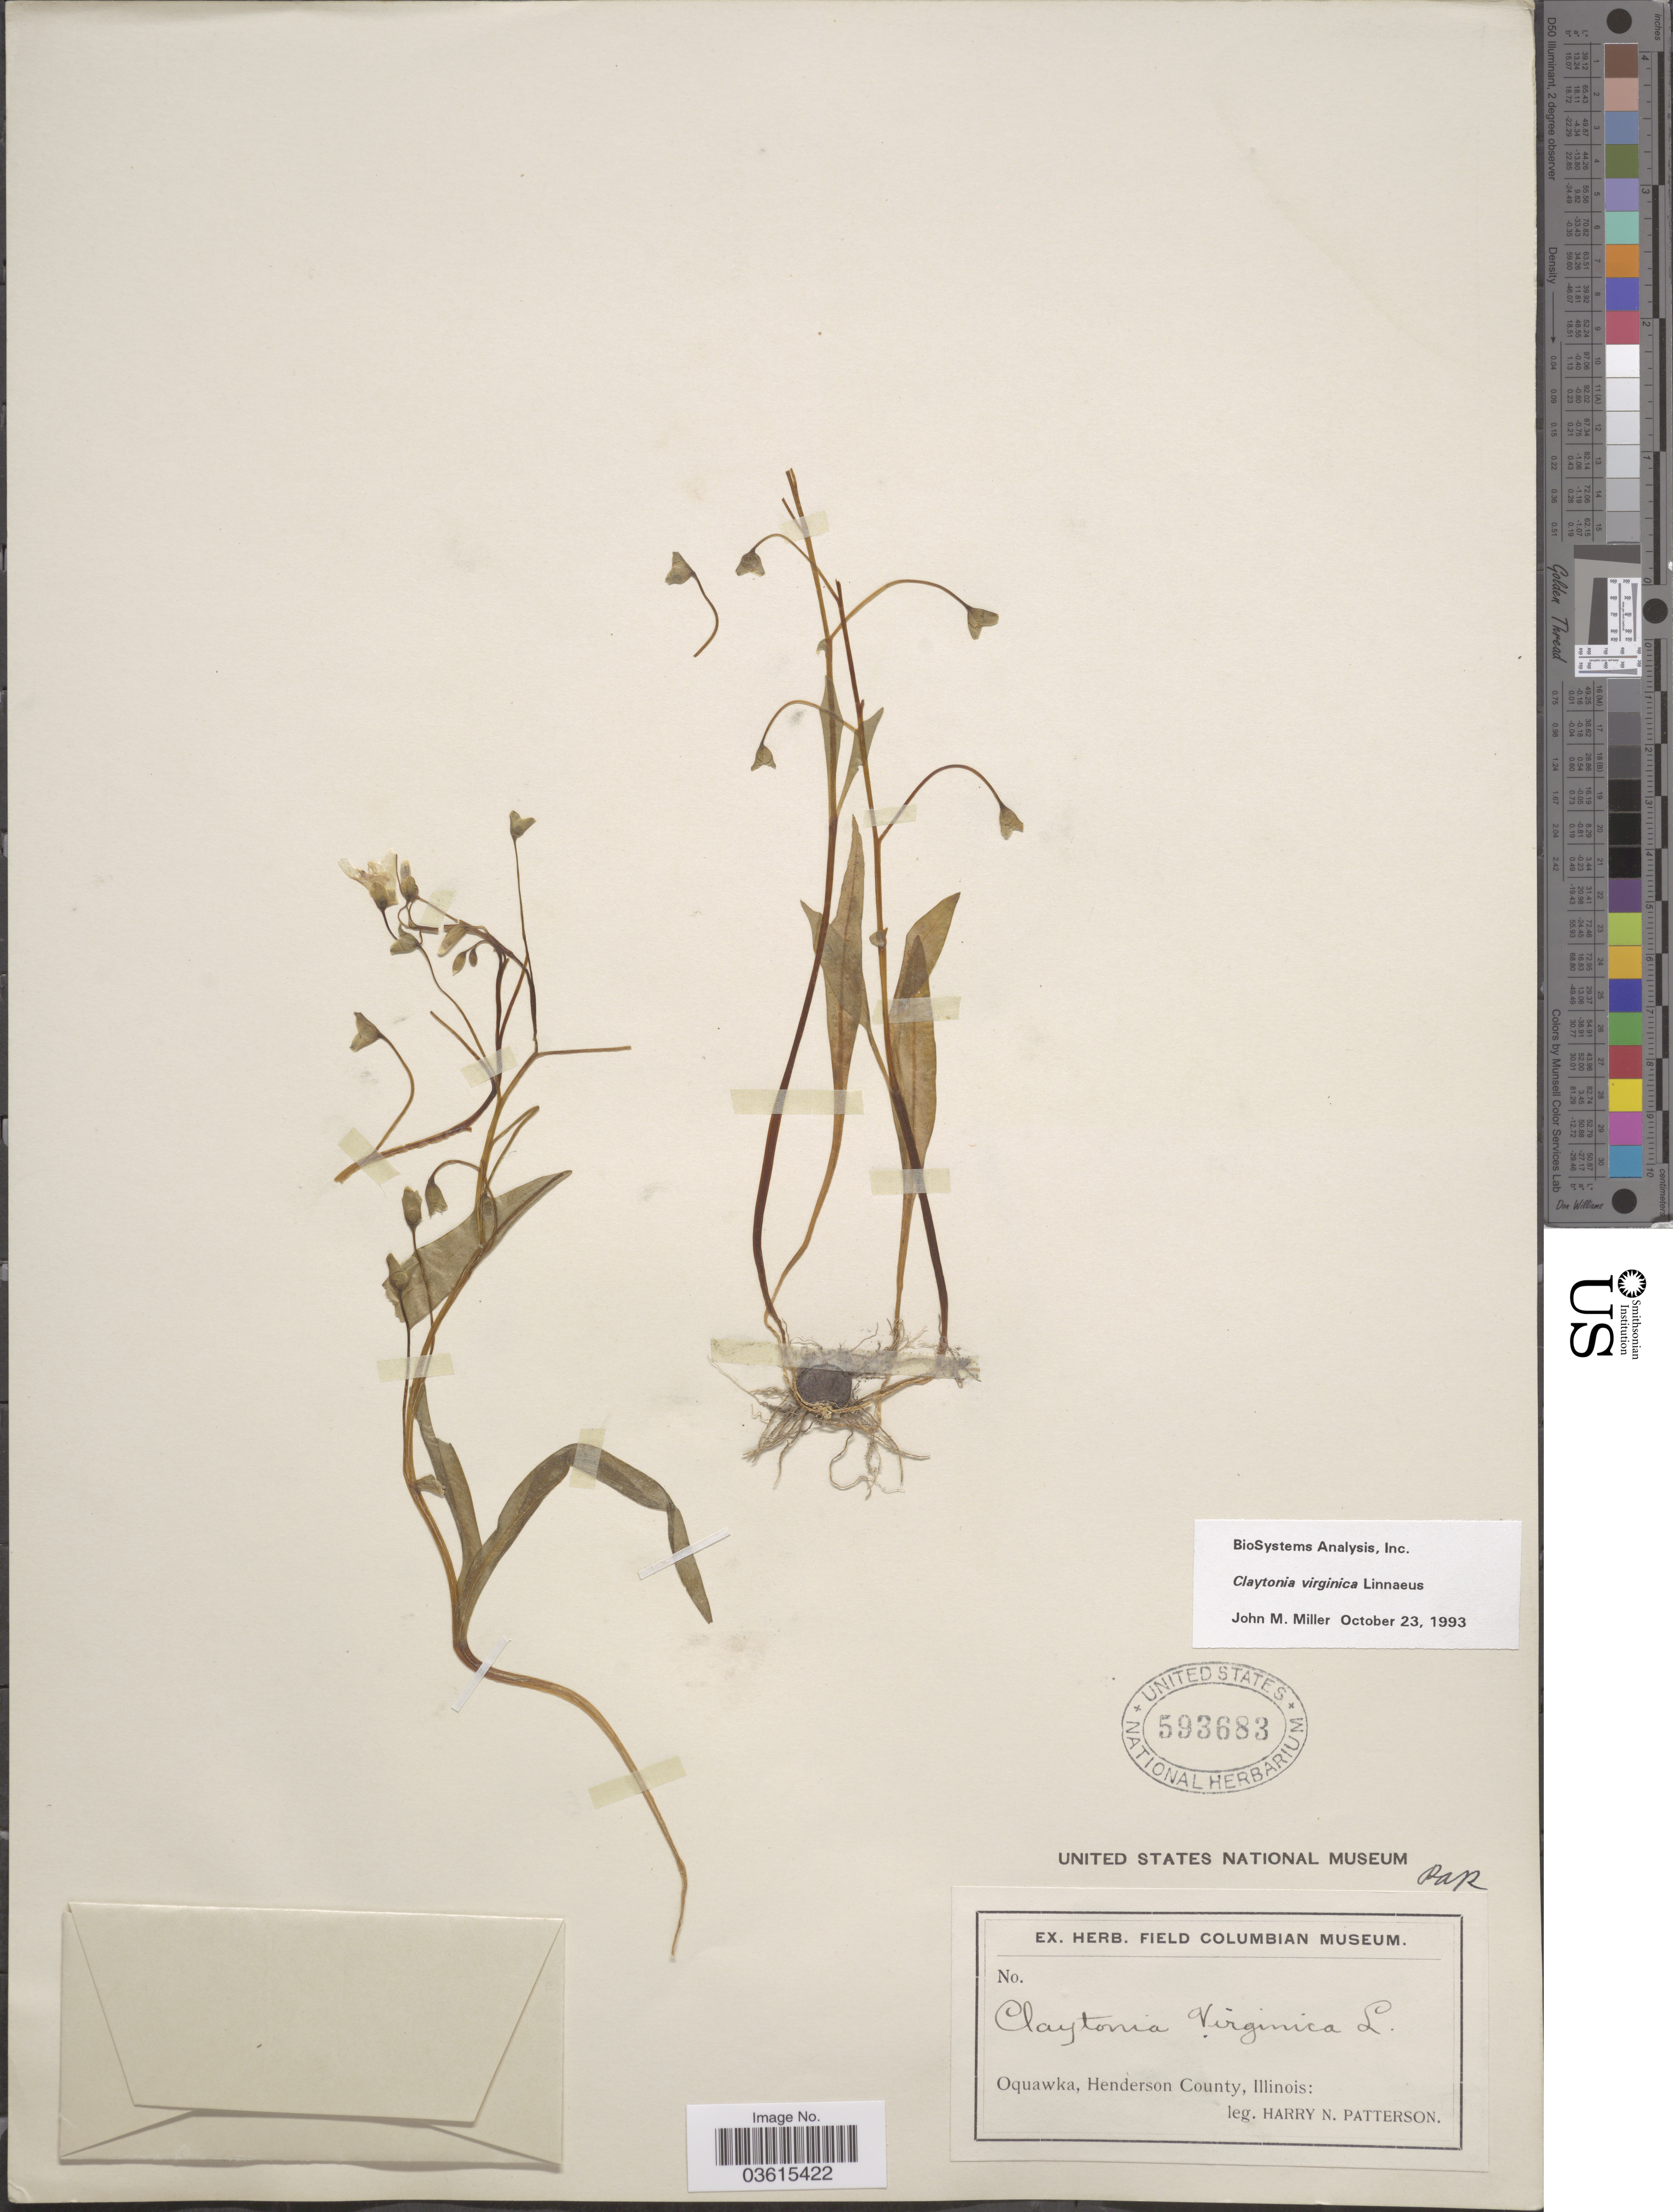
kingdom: Plantae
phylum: Tracheophyta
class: Magnoliopsida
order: Caryophyllales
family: Montiaceae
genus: Claytonia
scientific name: Claytonia virginica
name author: L.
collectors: H. N. Patterson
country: United States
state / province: Illinois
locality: Oquawka, Henderson County.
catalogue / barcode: US 593683